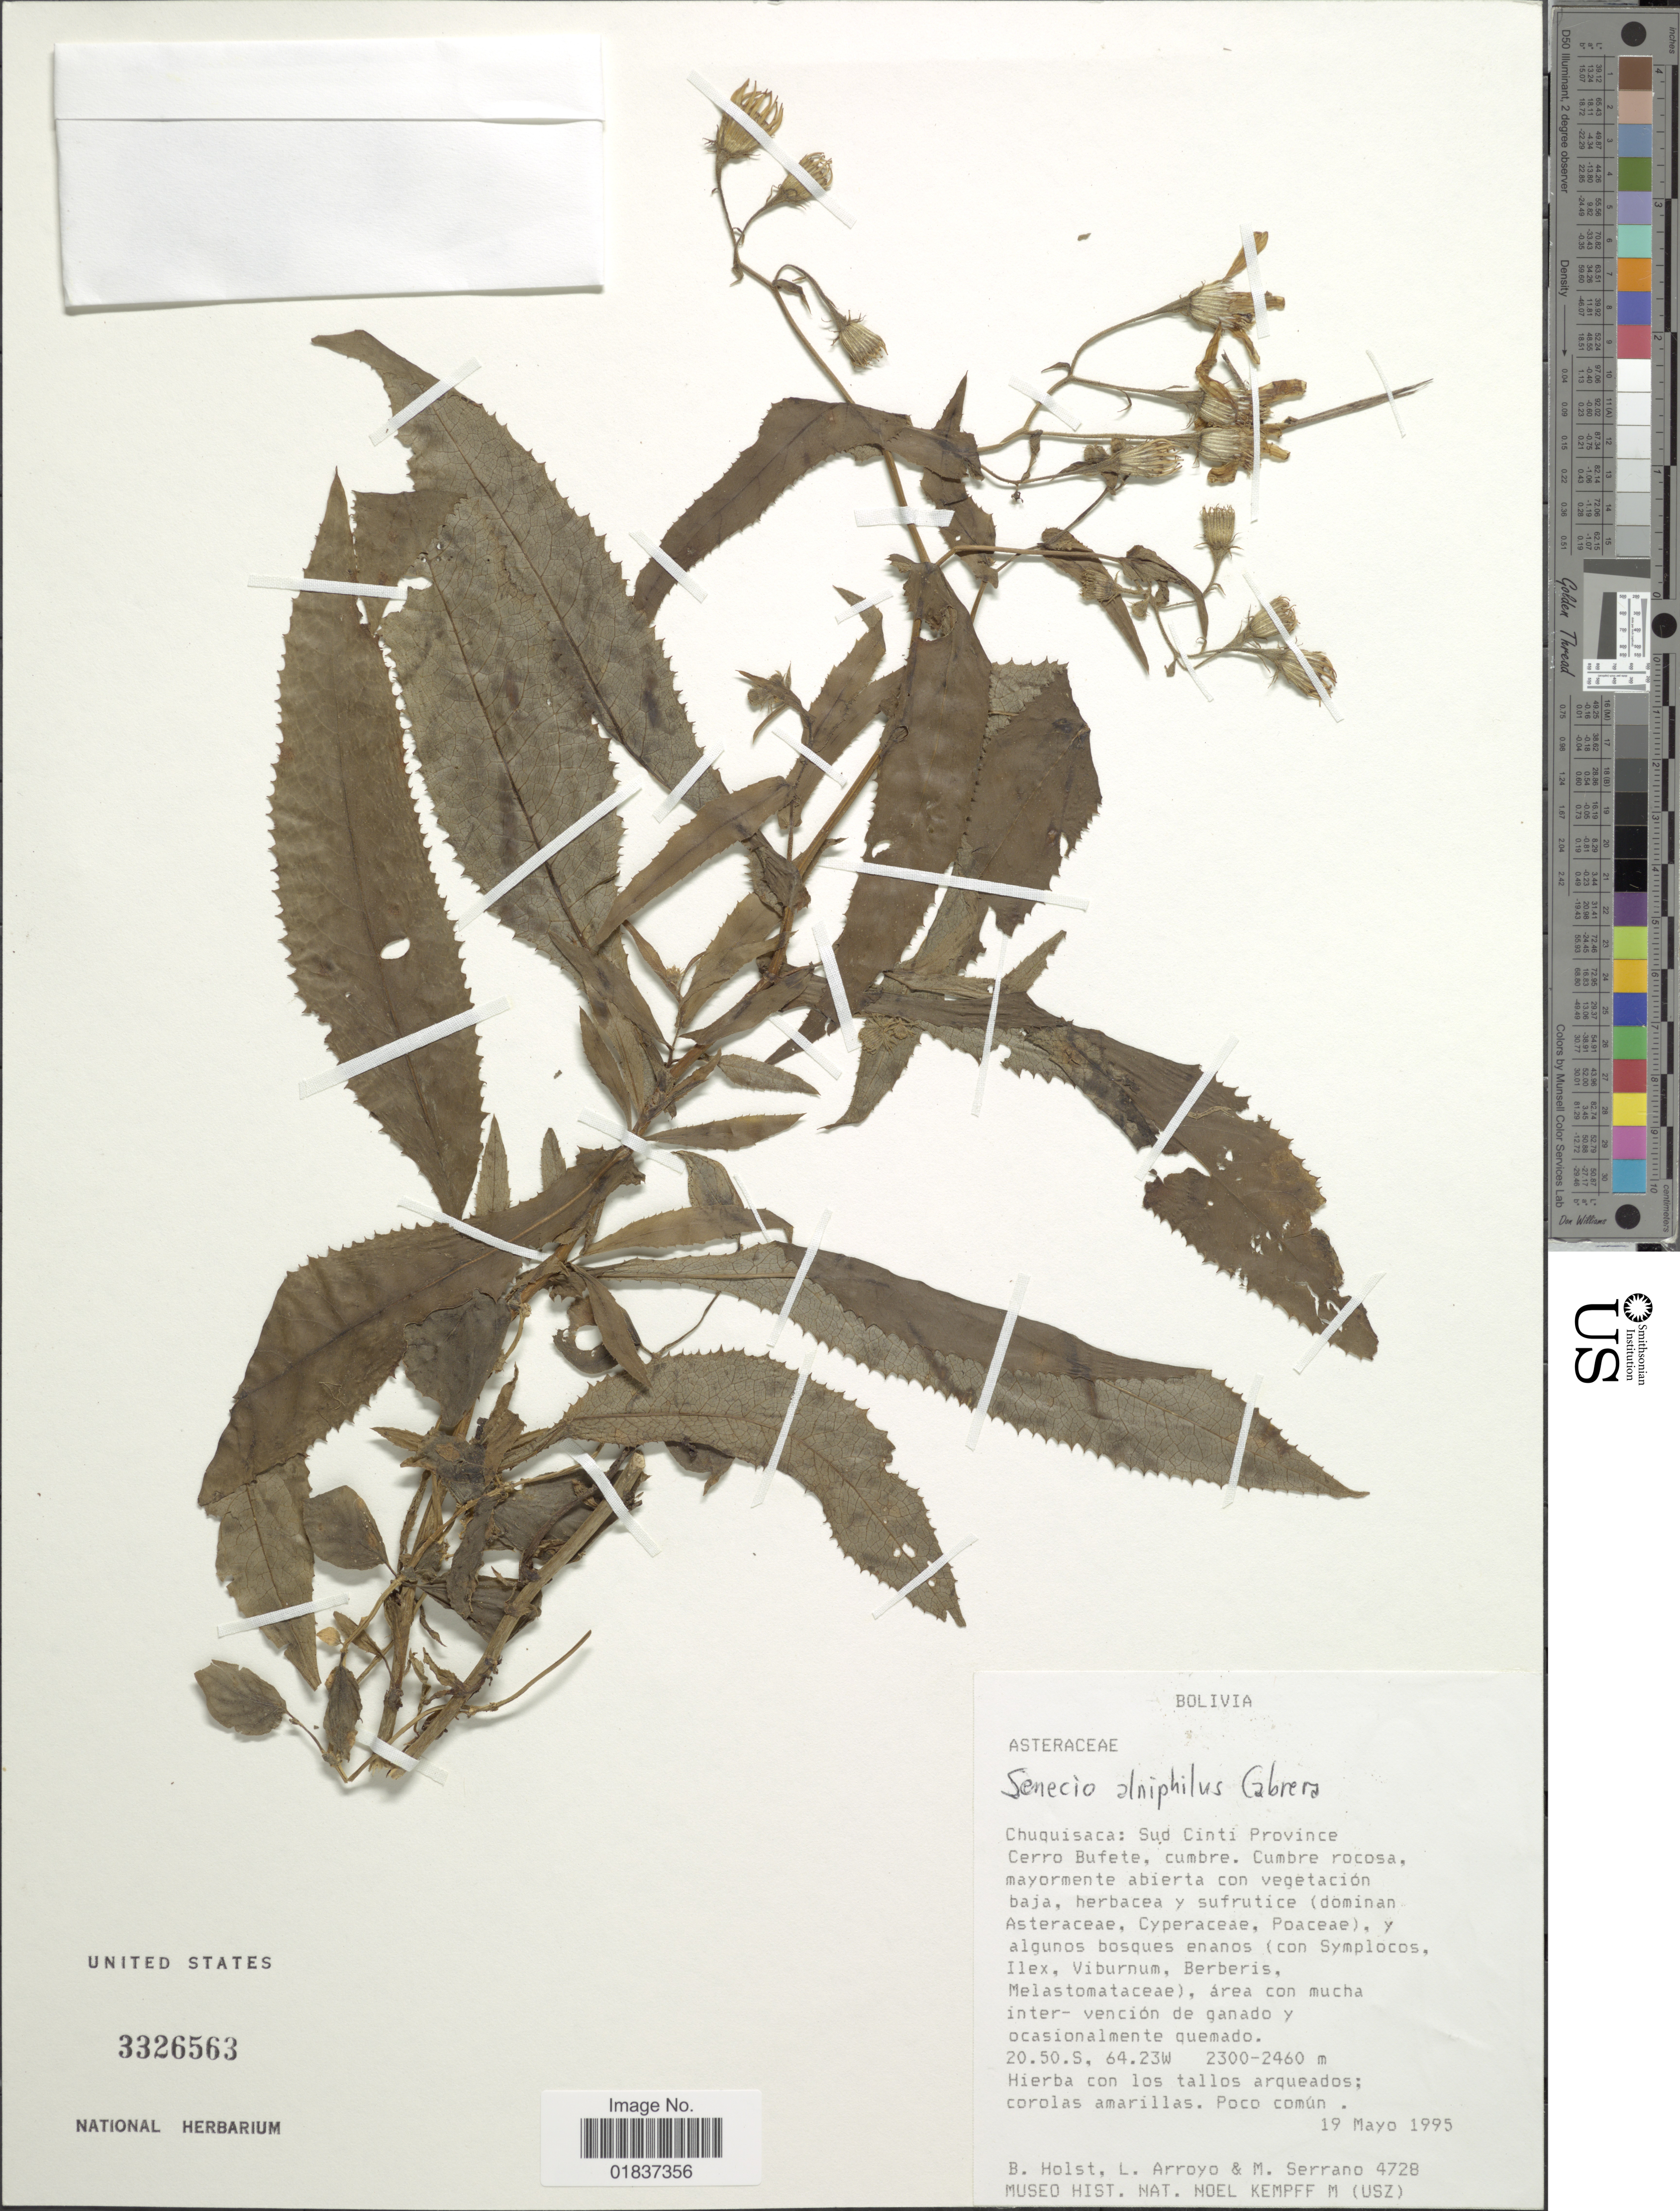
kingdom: Plantae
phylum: Tracheophyta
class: Magnoliopsida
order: Asterales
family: Asteraceae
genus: Senecio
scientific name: Senecio alniphilus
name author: Cabrera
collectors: B. Holst, L. Arroyo & M. Serrano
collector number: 4728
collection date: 1995-05-19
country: Bolivia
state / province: Chuquisaca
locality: Chuquisaca: Sud Cinti Province Cerro Bufete, cumbre.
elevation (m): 2300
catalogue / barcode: US 3326563